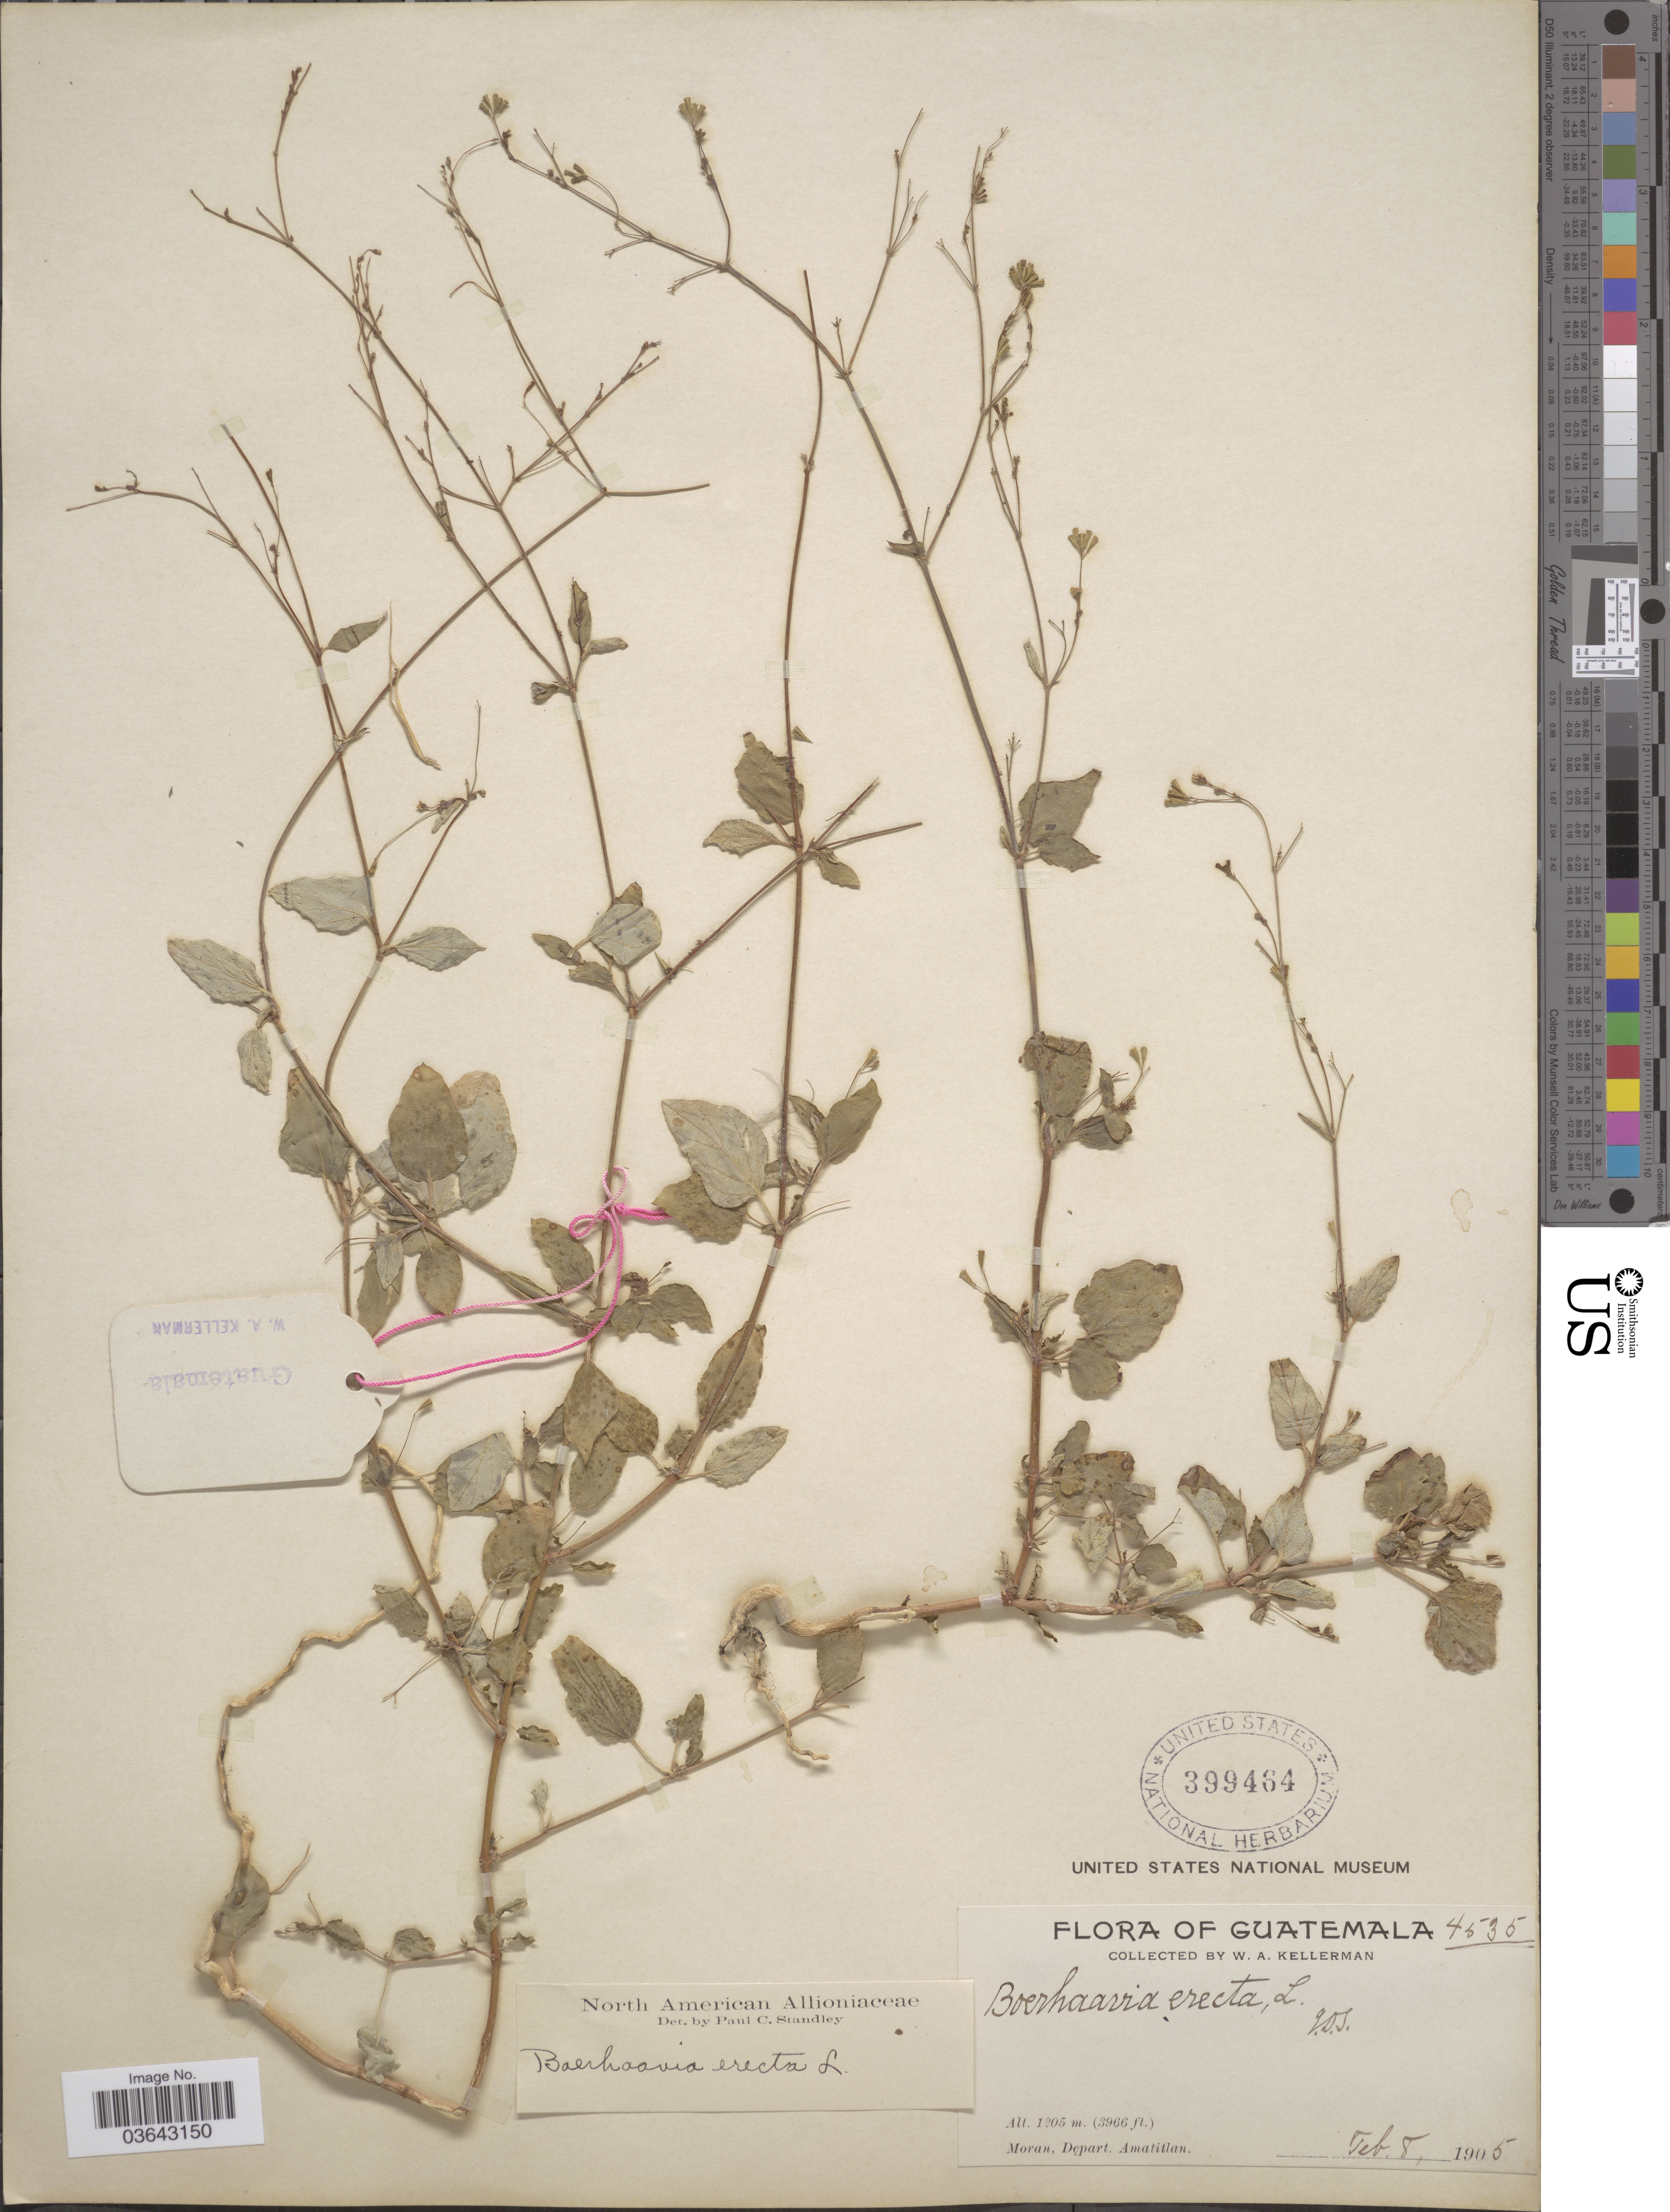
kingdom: Plantae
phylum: Tracheophyta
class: Magnoliopsida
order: Caryophyllales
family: Nyctaginaceae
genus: Boerhavia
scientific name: Boerhavia erecta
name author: L.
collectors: W. Kellerman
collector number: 4535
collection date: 1905-02-08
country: Guatemala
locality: Moran, Depart. Amatitlan.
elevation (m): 1205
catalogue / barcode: US 399464